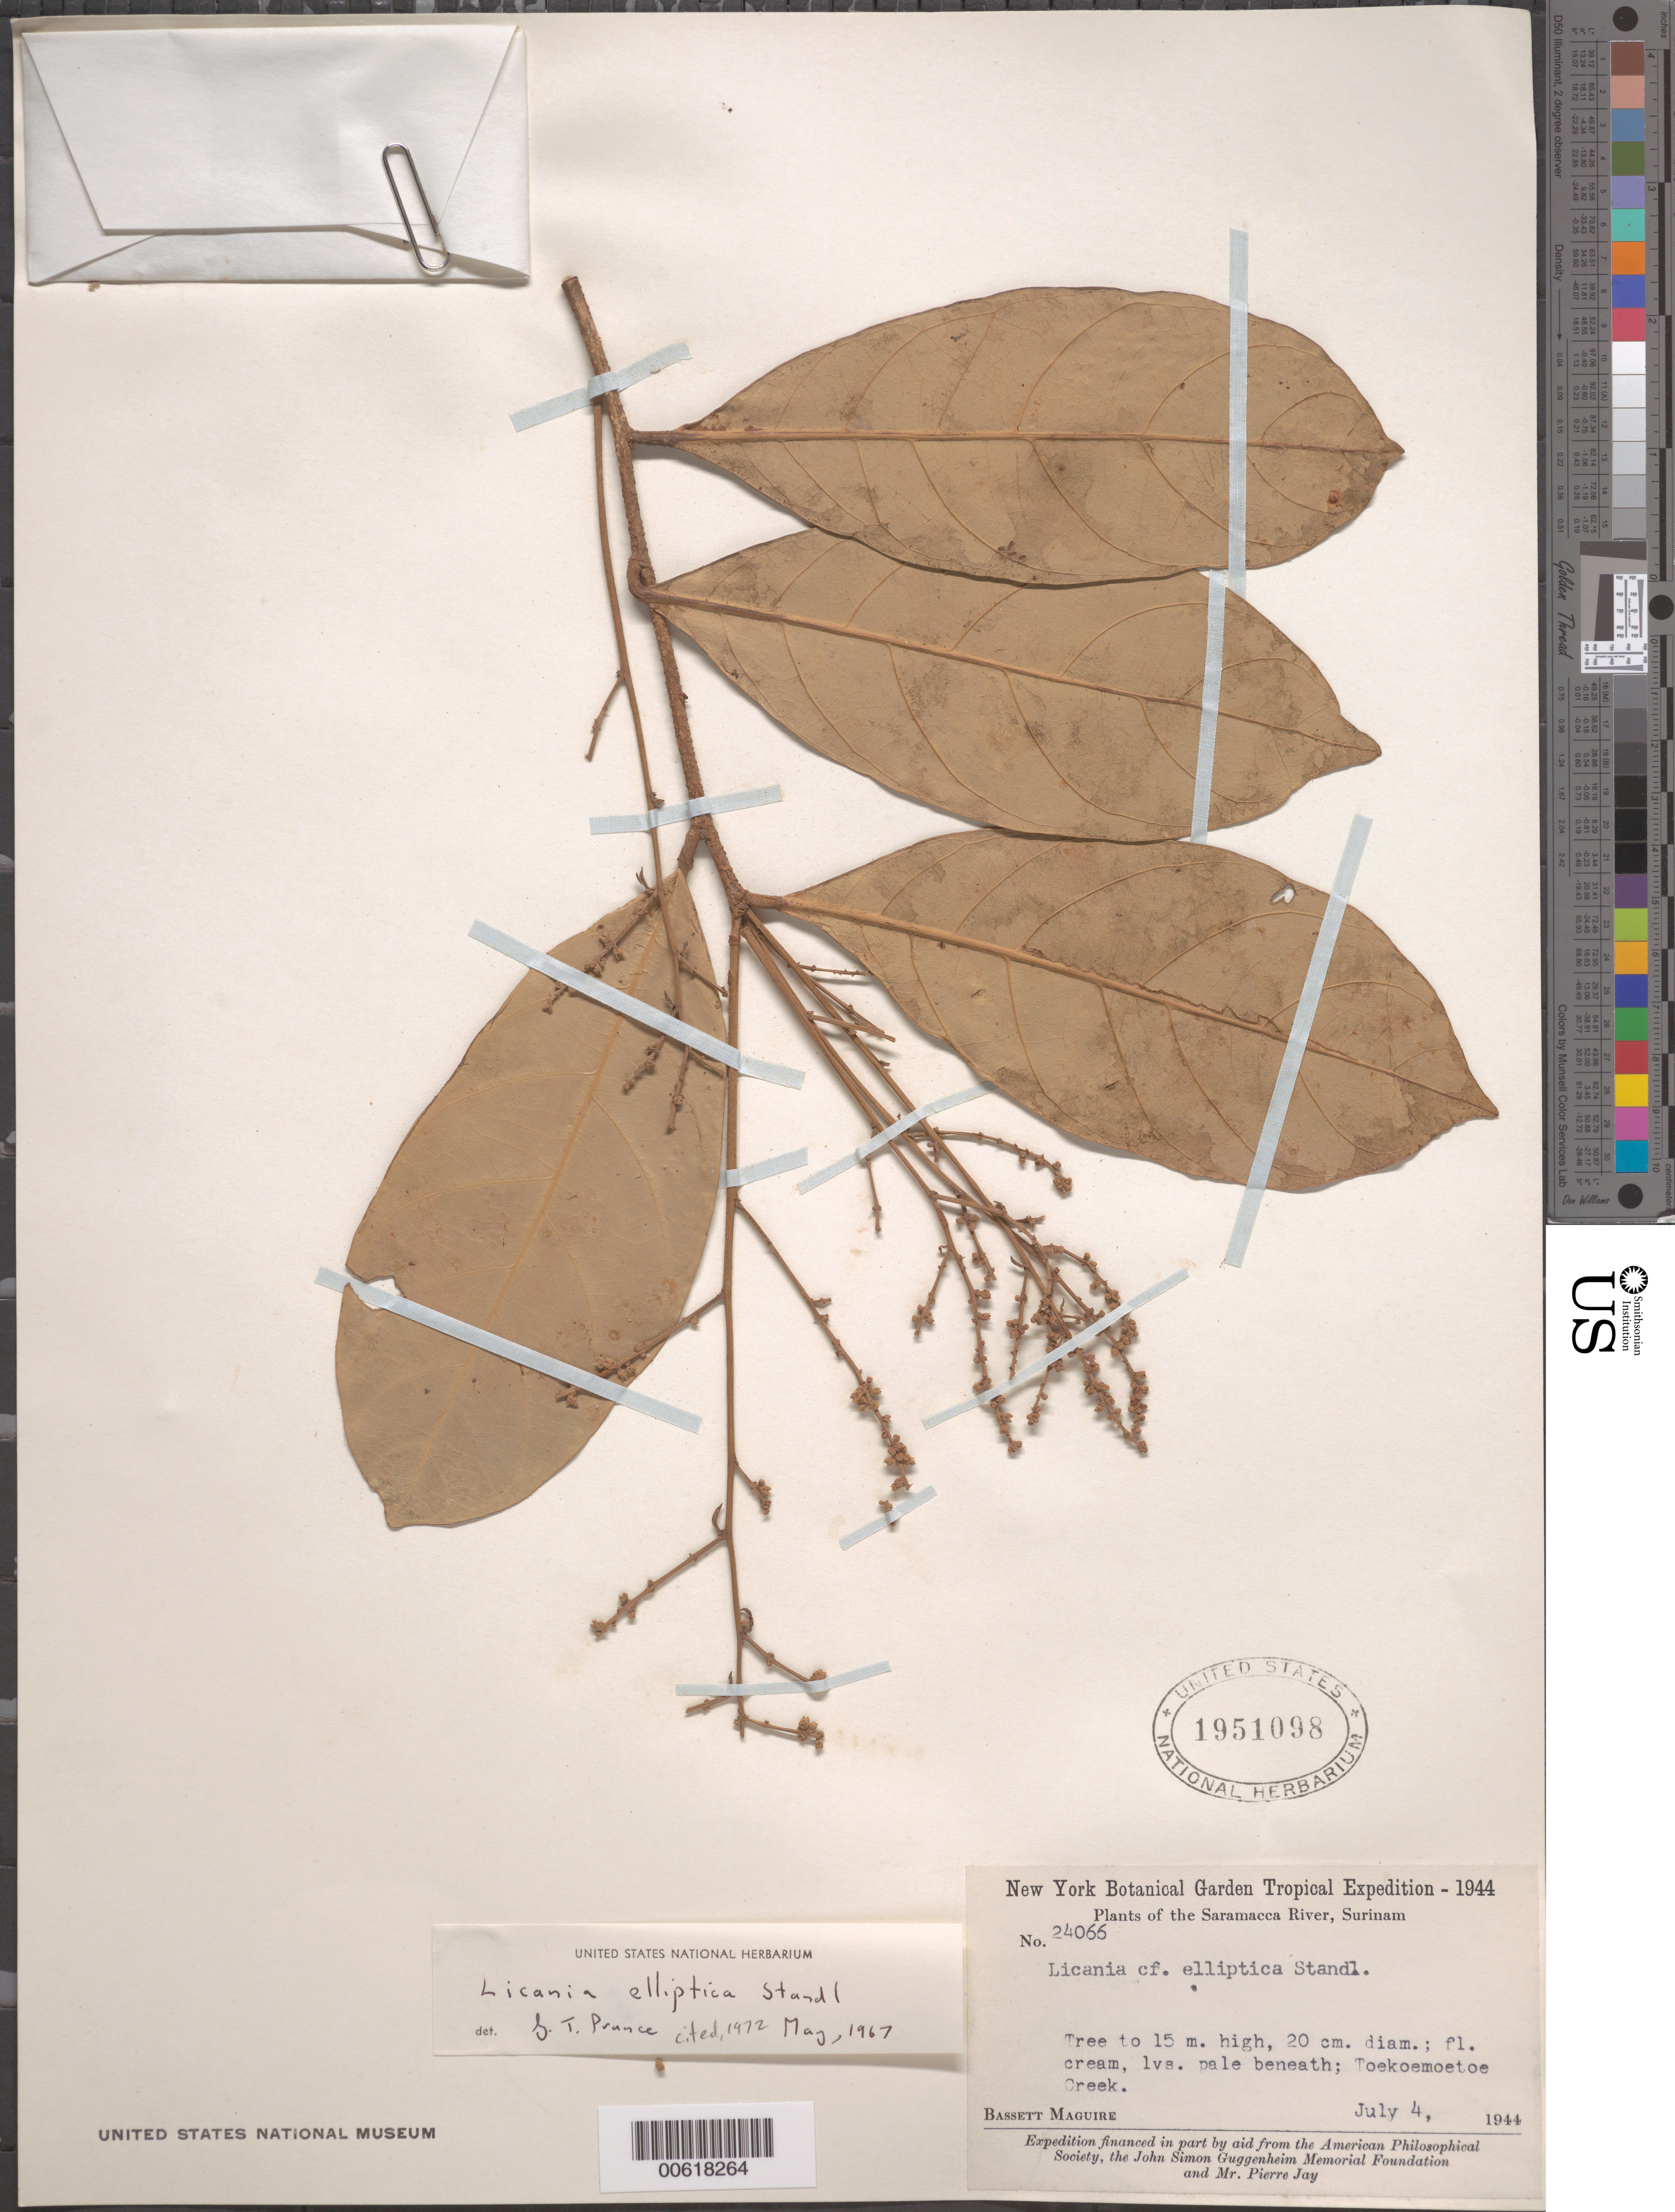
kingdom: Plantae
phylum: Tracheophyta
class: Magnoliopsida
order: Malpighiales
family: Chrysobalanaceae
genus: Licania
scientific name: Licania elliptica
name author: Standl.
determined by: Prance, G. T.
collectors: B. Maguire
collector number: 24066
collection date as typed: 4-Jul-44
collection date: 1944-07-04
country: Suriname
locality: Saramacca River Headwaters, Toekoemoetoe Creek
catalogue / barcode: US 1951098